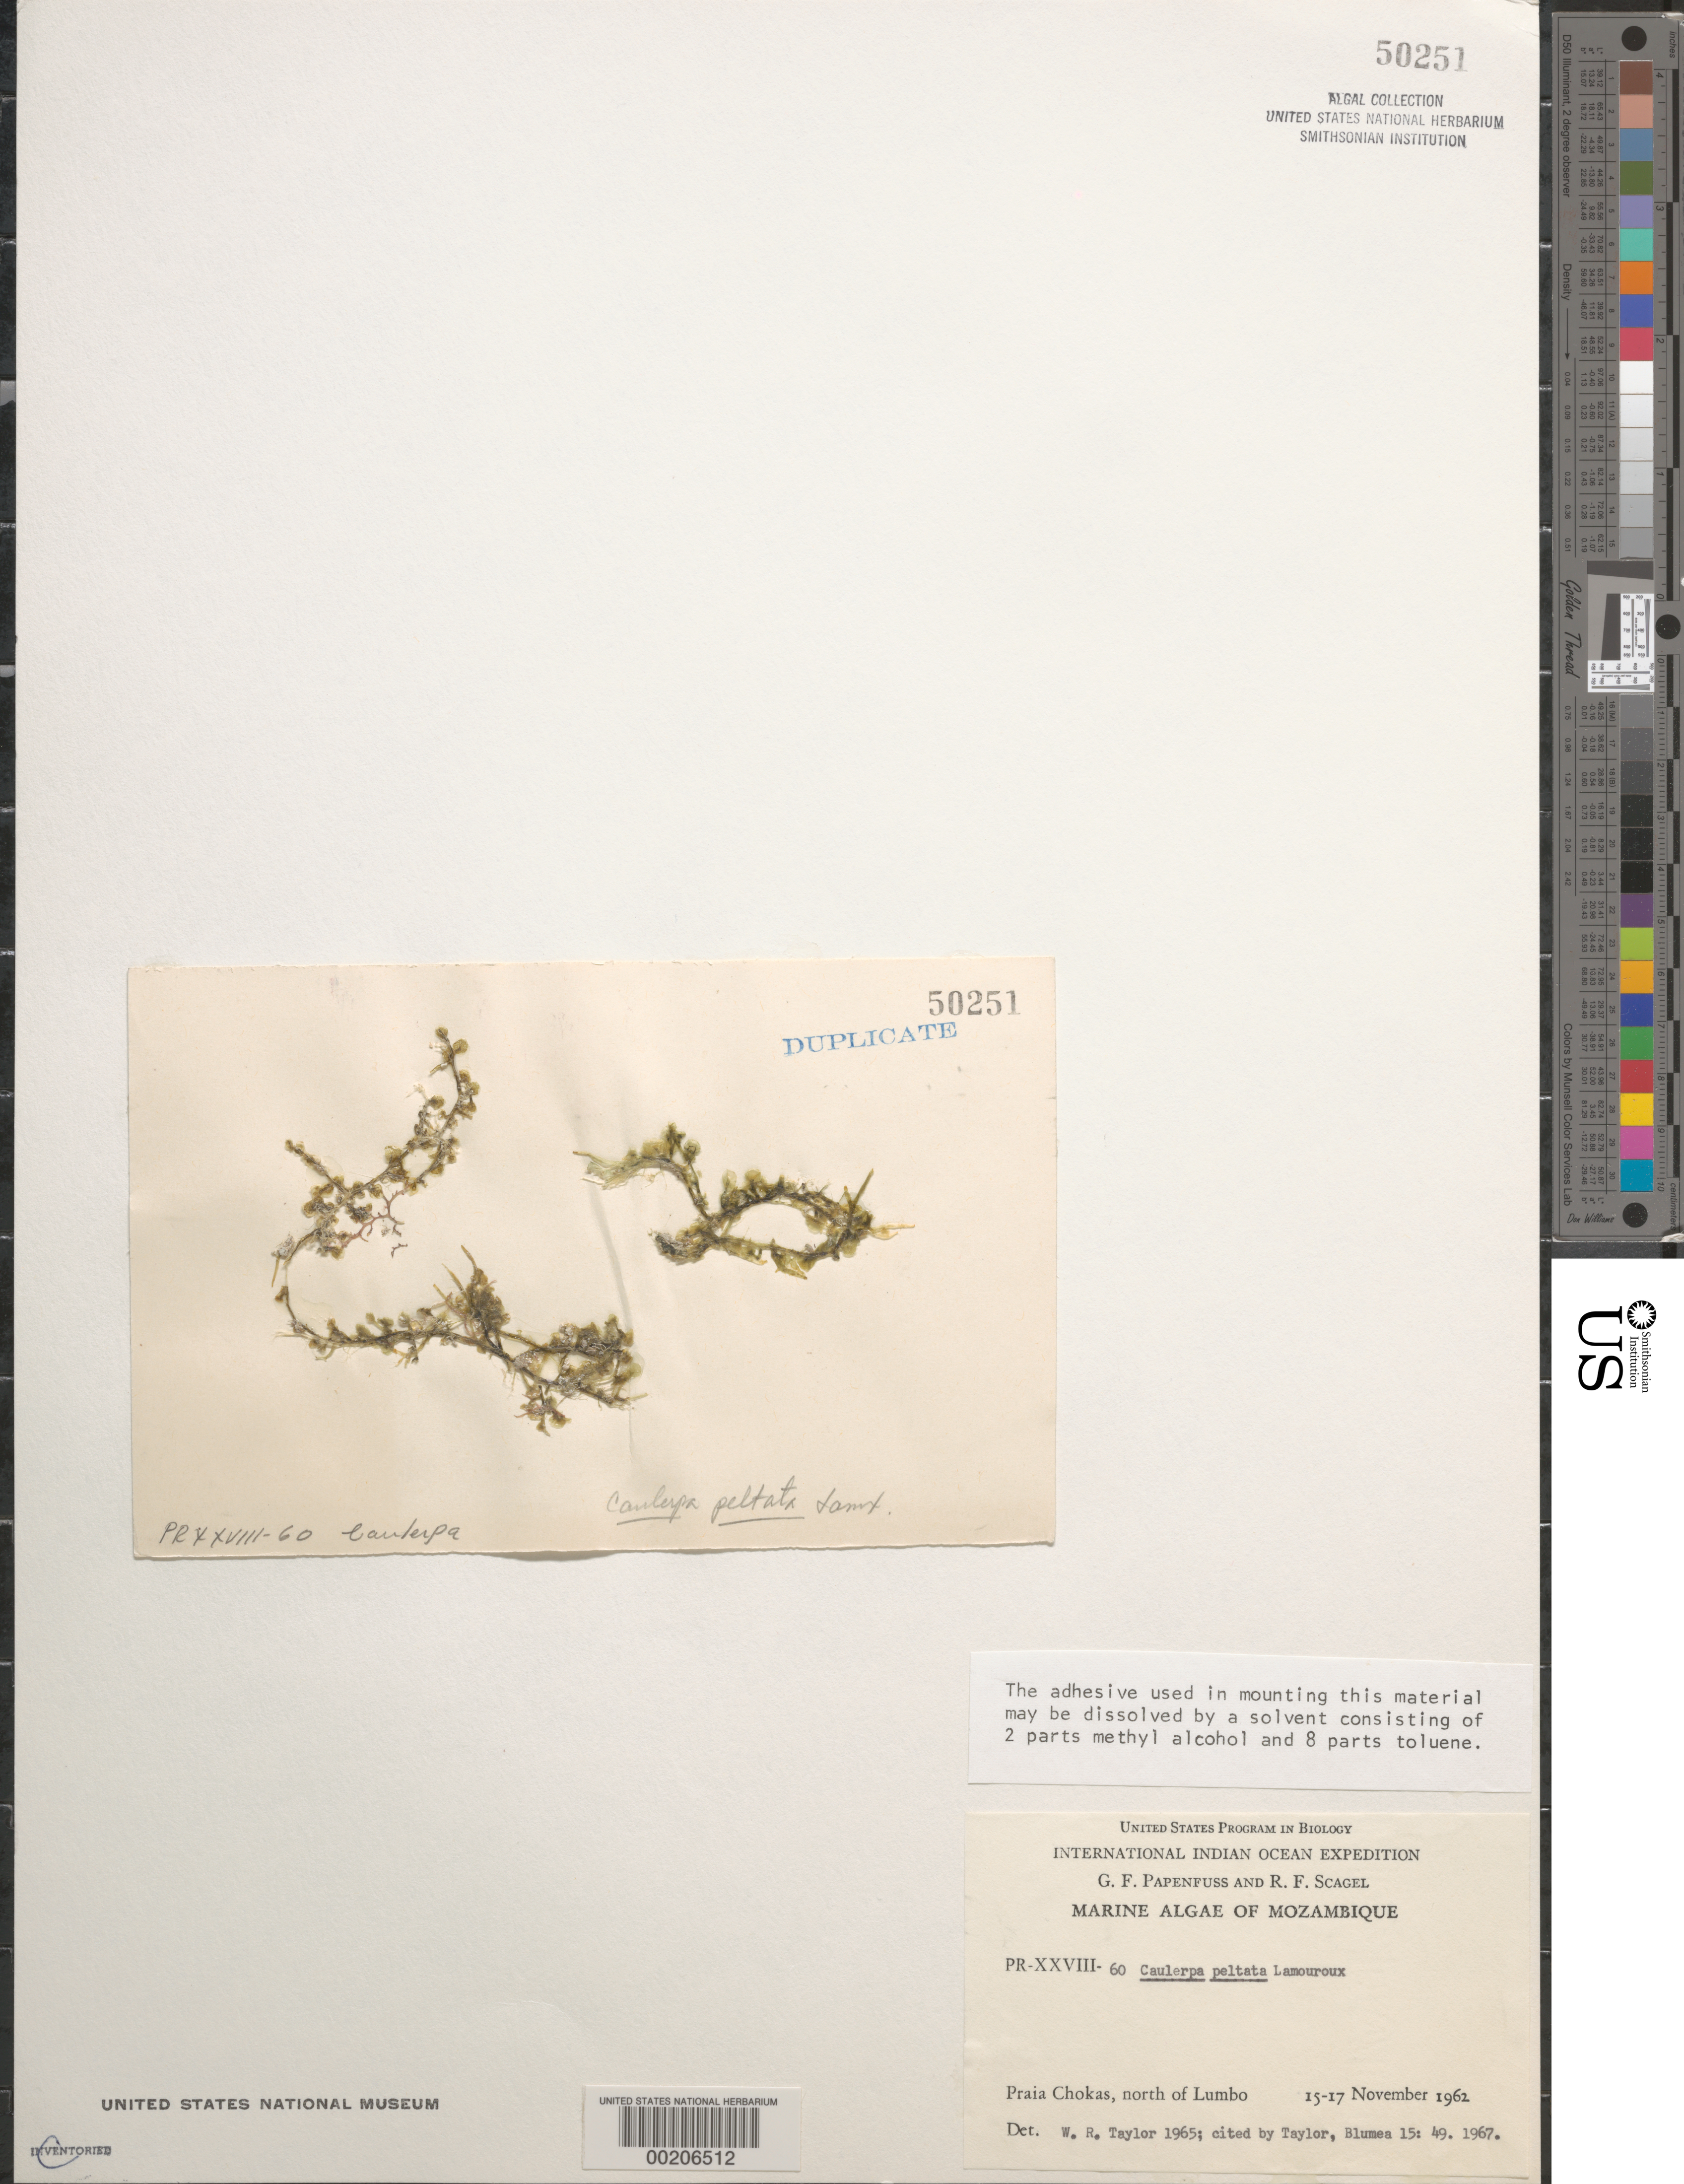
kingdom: Plantae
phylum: Chlorophyta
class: Ulvophyceae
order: Cladophorales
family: Cladophoraceae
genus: Cladophora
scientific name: Cladophora glomerata var. crassior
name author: (C. Agardh) C. Hoek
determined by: Algae name updating Project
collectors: G. Papenfuss & R. F. Scagel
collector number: PR-XXVIII-60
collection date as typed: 15 Nov 1962 to 17 Nov 1962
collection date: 1962-11-15/1962-11-17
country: Mozambique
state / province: Nampula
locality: Praia Chokas, north of Lumbo, Ilha District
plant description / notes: International Indian Ocean Expedition, 1962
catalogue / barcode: US 50251